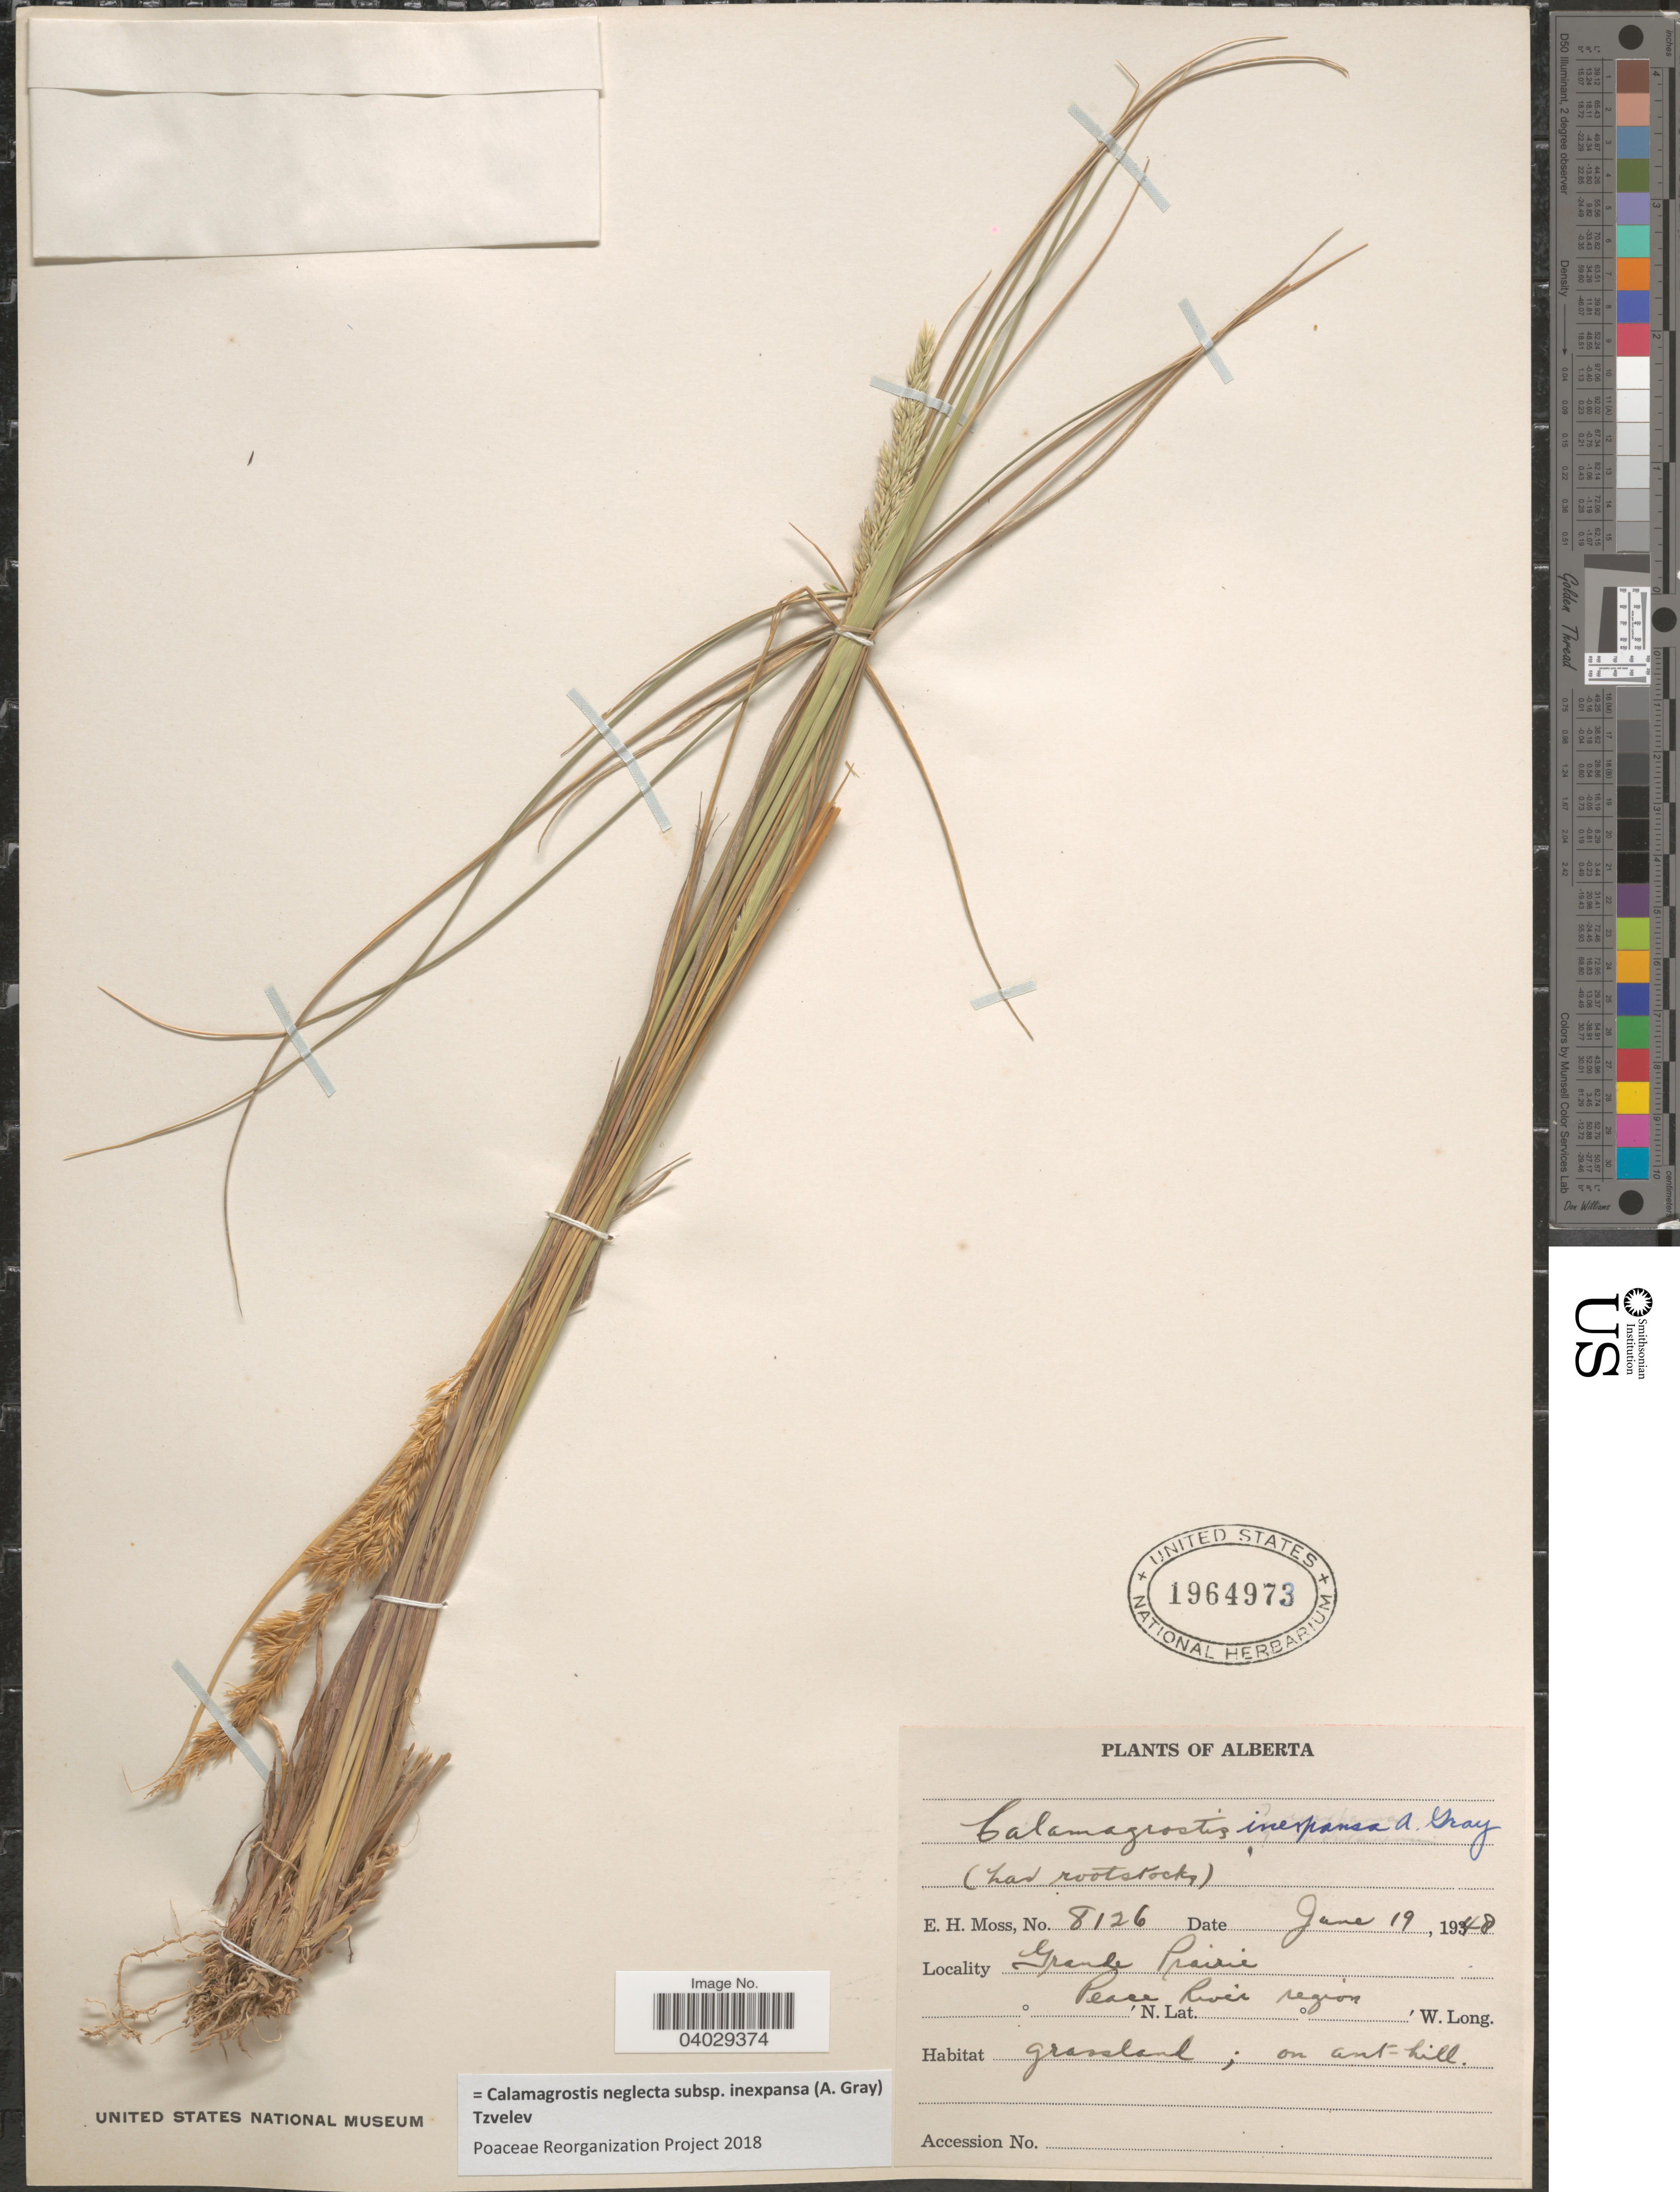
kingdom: Plantae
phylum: Tracheophyta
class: Liliopsida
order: Poales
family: Poaceae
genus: Calamagrostis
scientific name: Calamagrostis neglecta subsp. inexpansa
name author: (A. Gray) Tzvelev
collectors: E. Moss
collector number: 8126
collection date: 1948-06-19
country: Canada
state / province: Alberta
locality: Grande Prairie. Peace River region.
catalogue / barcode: US 1964973